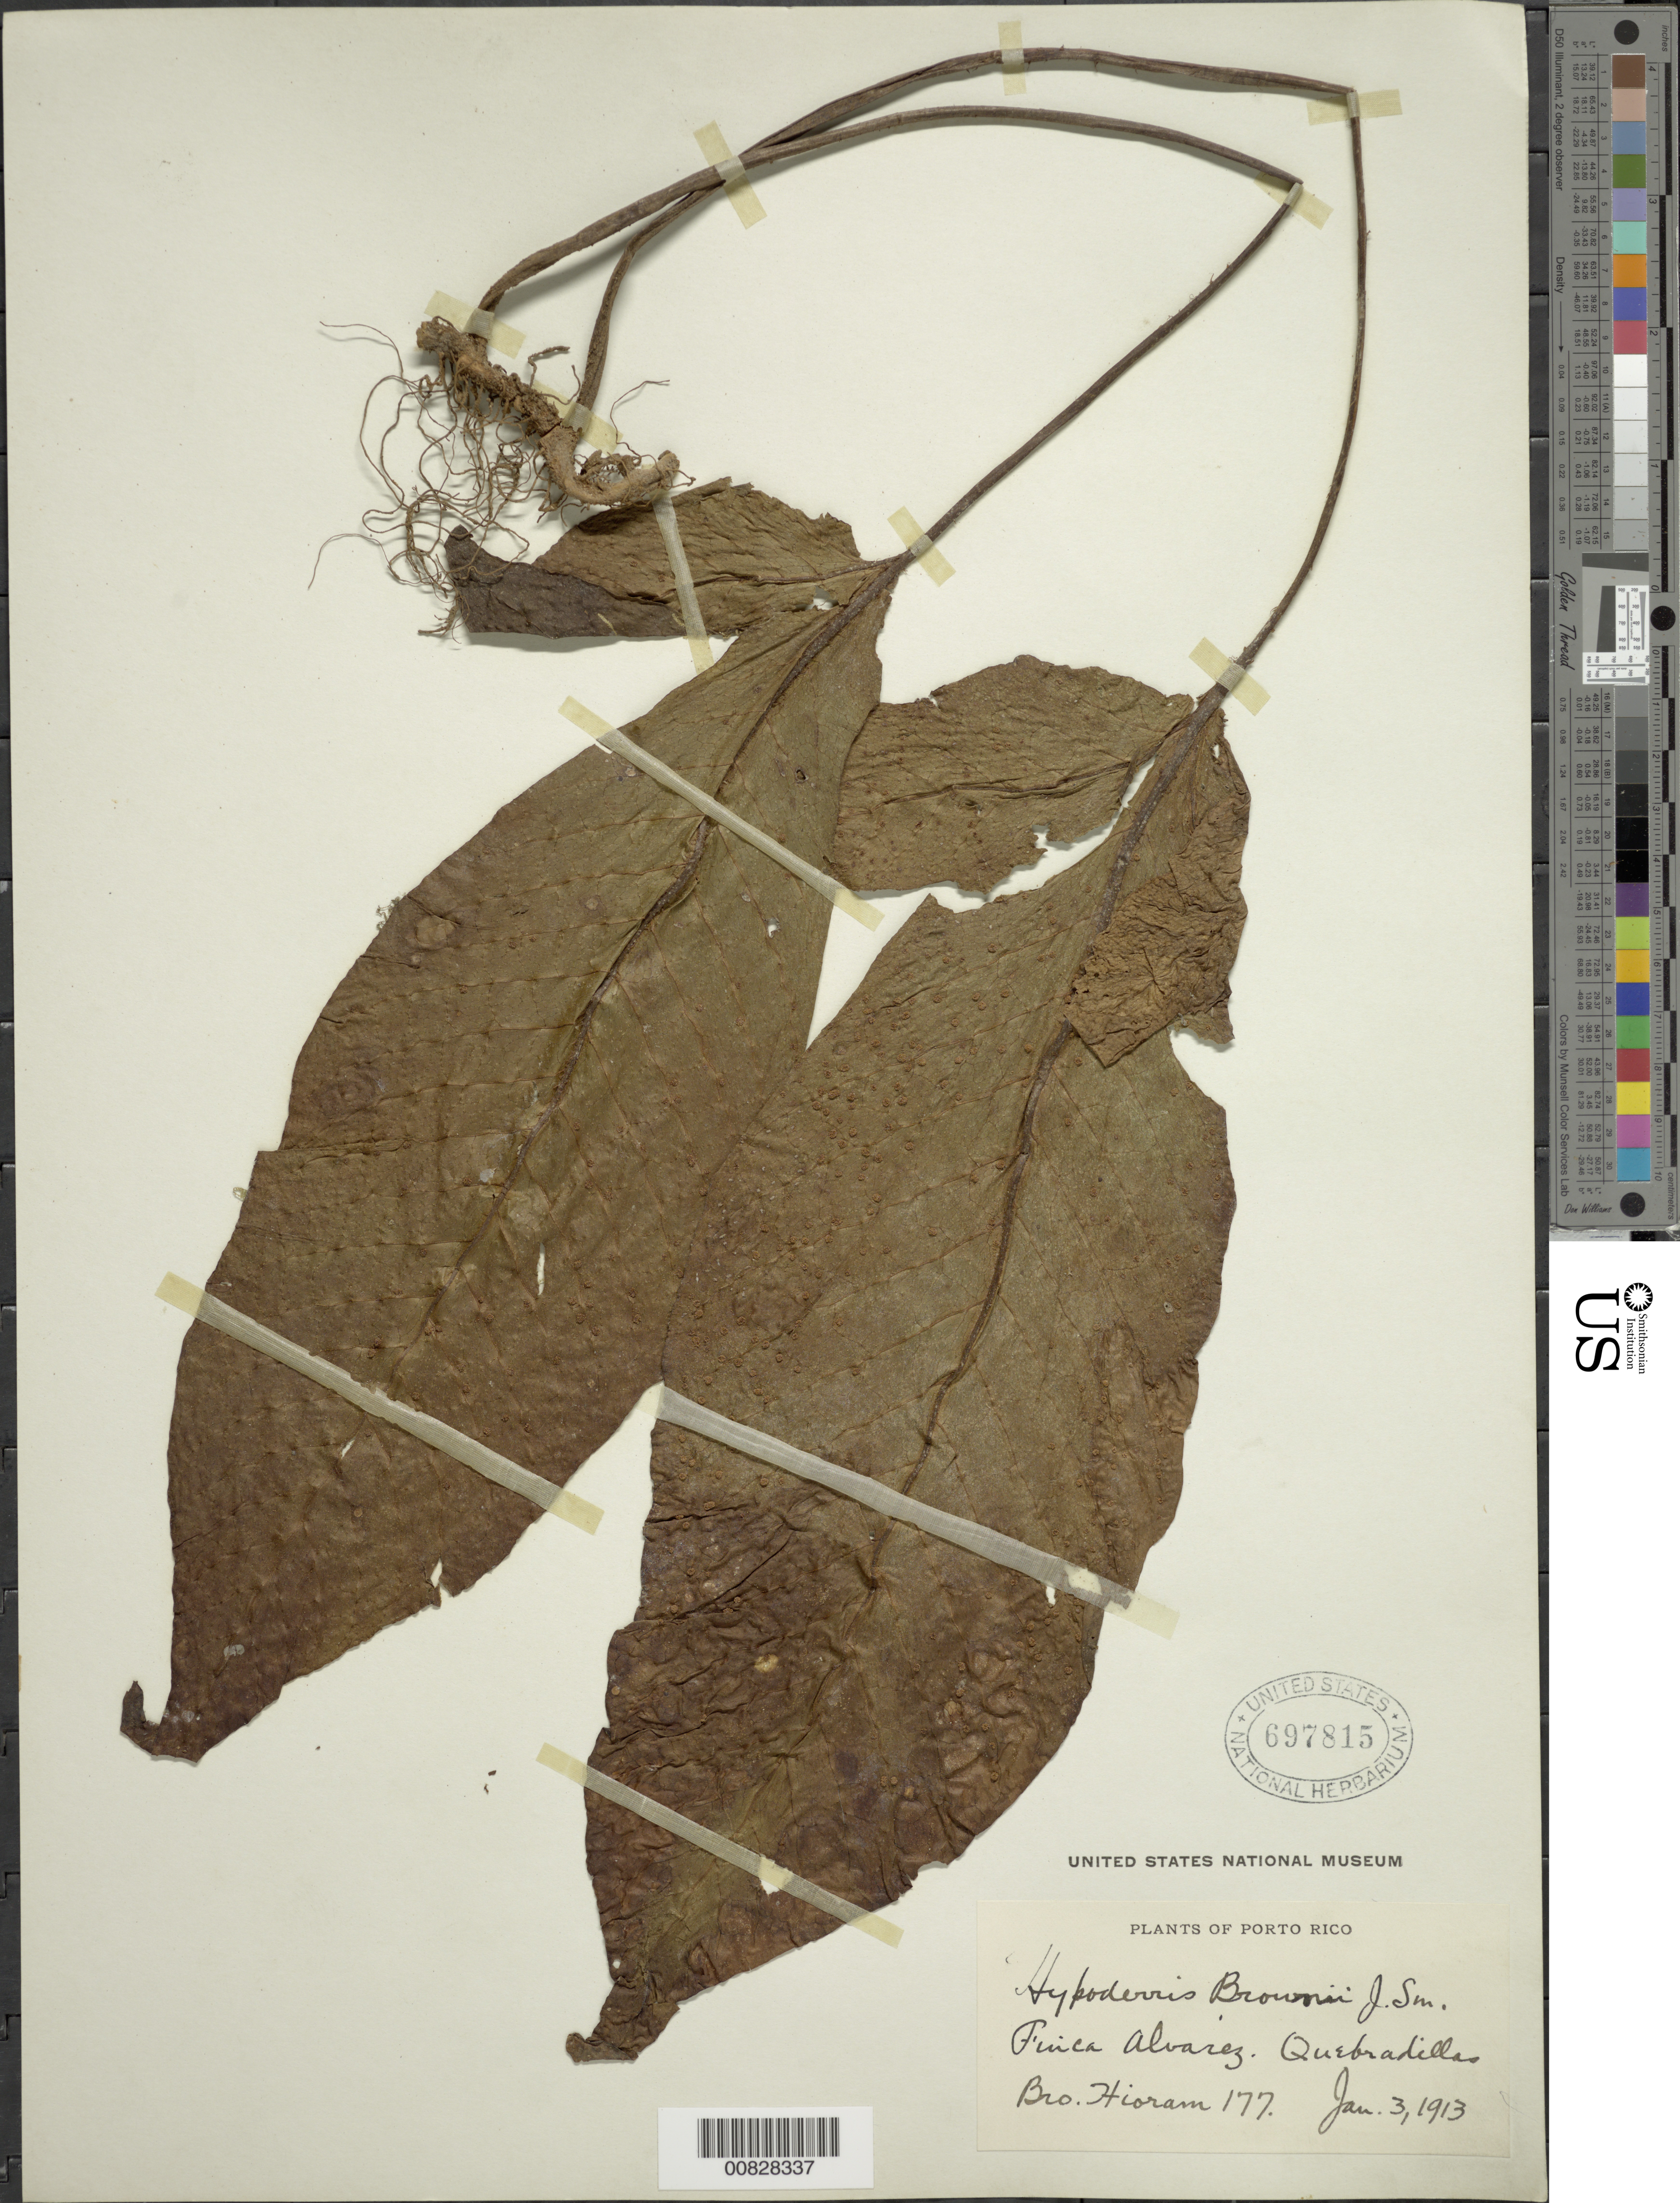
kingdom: Plantae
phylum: Tracheophyta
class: Polypodiopsida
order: Polypodiales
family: Tectariaceae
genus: Hypoderris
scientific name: Hypoderris brownii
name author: J. Sm.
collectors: Bro. Hioram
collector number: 177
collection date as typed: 03 Jan 1913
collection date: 1913-01-03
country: Puerto Rico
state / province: Quebradillas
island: Puerto Rico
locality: Finca Alvarez, Quebradillas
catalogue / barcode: US 697815